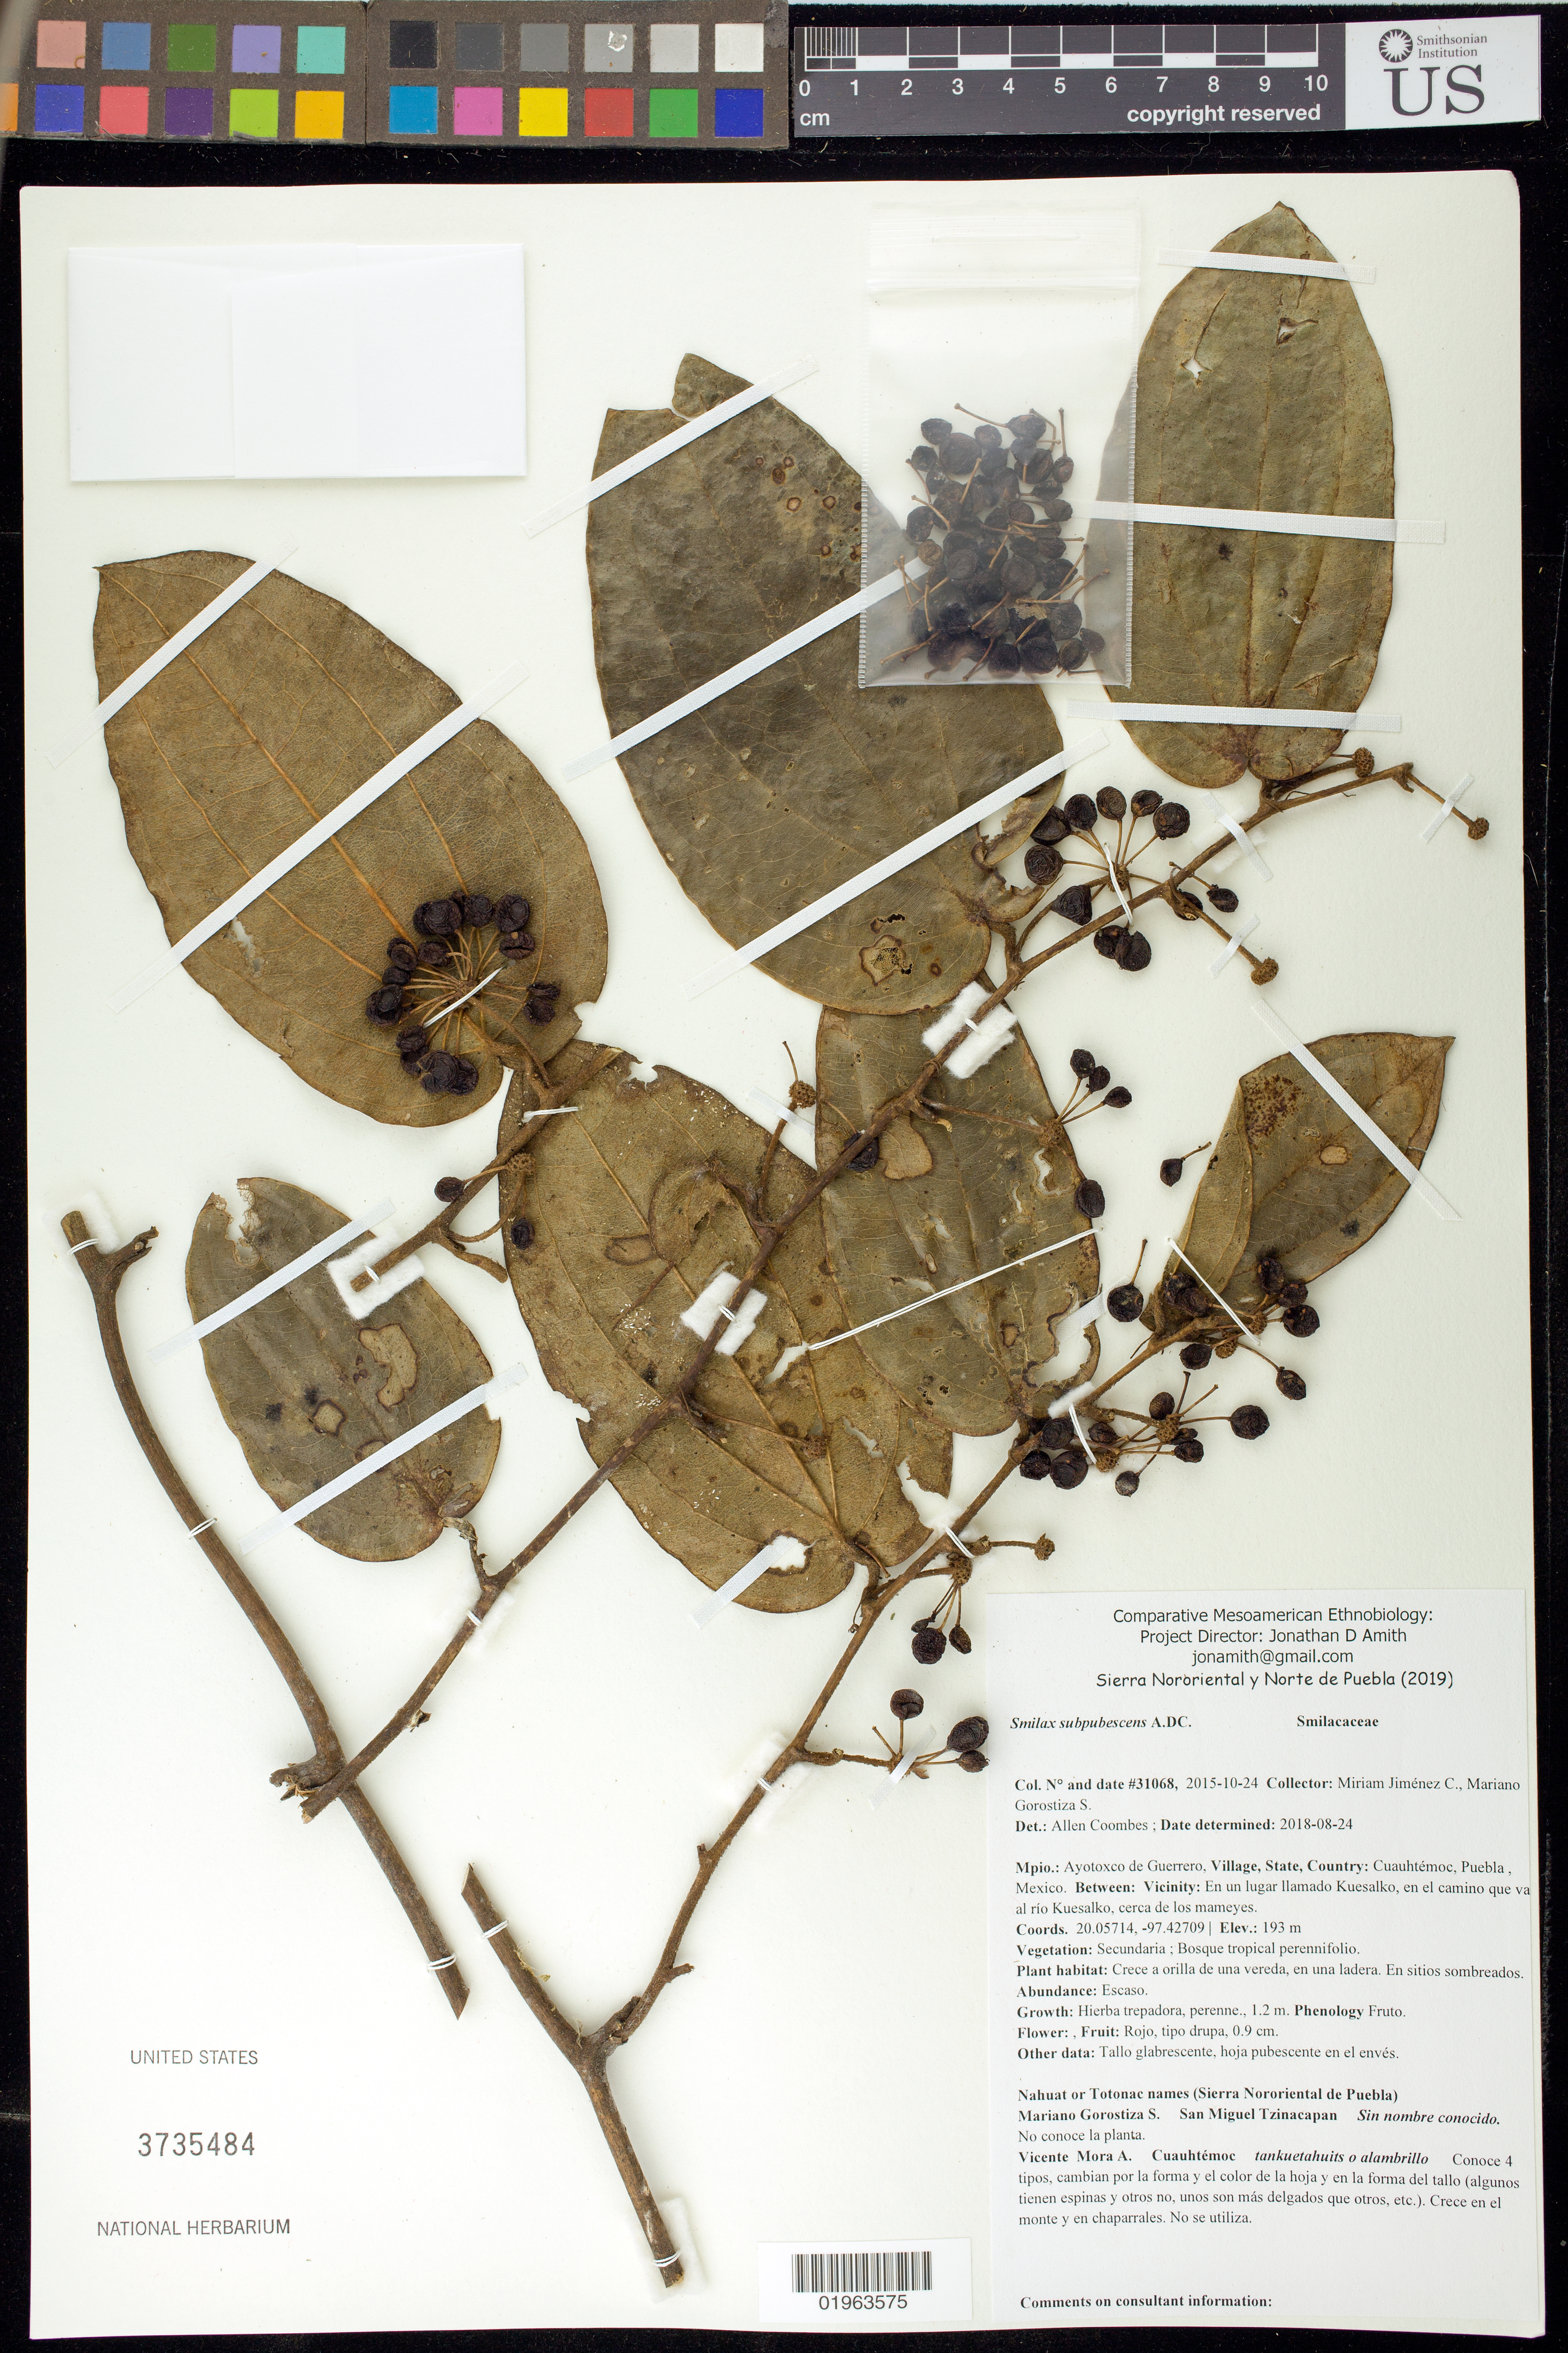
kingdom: Plantae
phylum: Tracheophyta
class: Liliopsida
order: Liliales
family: Smilacaceae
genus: Smilax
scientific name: Smilax subpubescens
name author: A. DC.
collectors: M. Jimenez & M. Salazar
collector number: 31068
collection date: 2015-10-24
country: Mexico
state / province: Puebla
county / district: Ayotoxco de Guerrero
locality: Guauhtemoc, En un lugar llamado Kuesalko, en el camino que va al rio Kuesalko, cerca de los mameyes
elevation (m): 193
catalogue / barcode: US 3735484